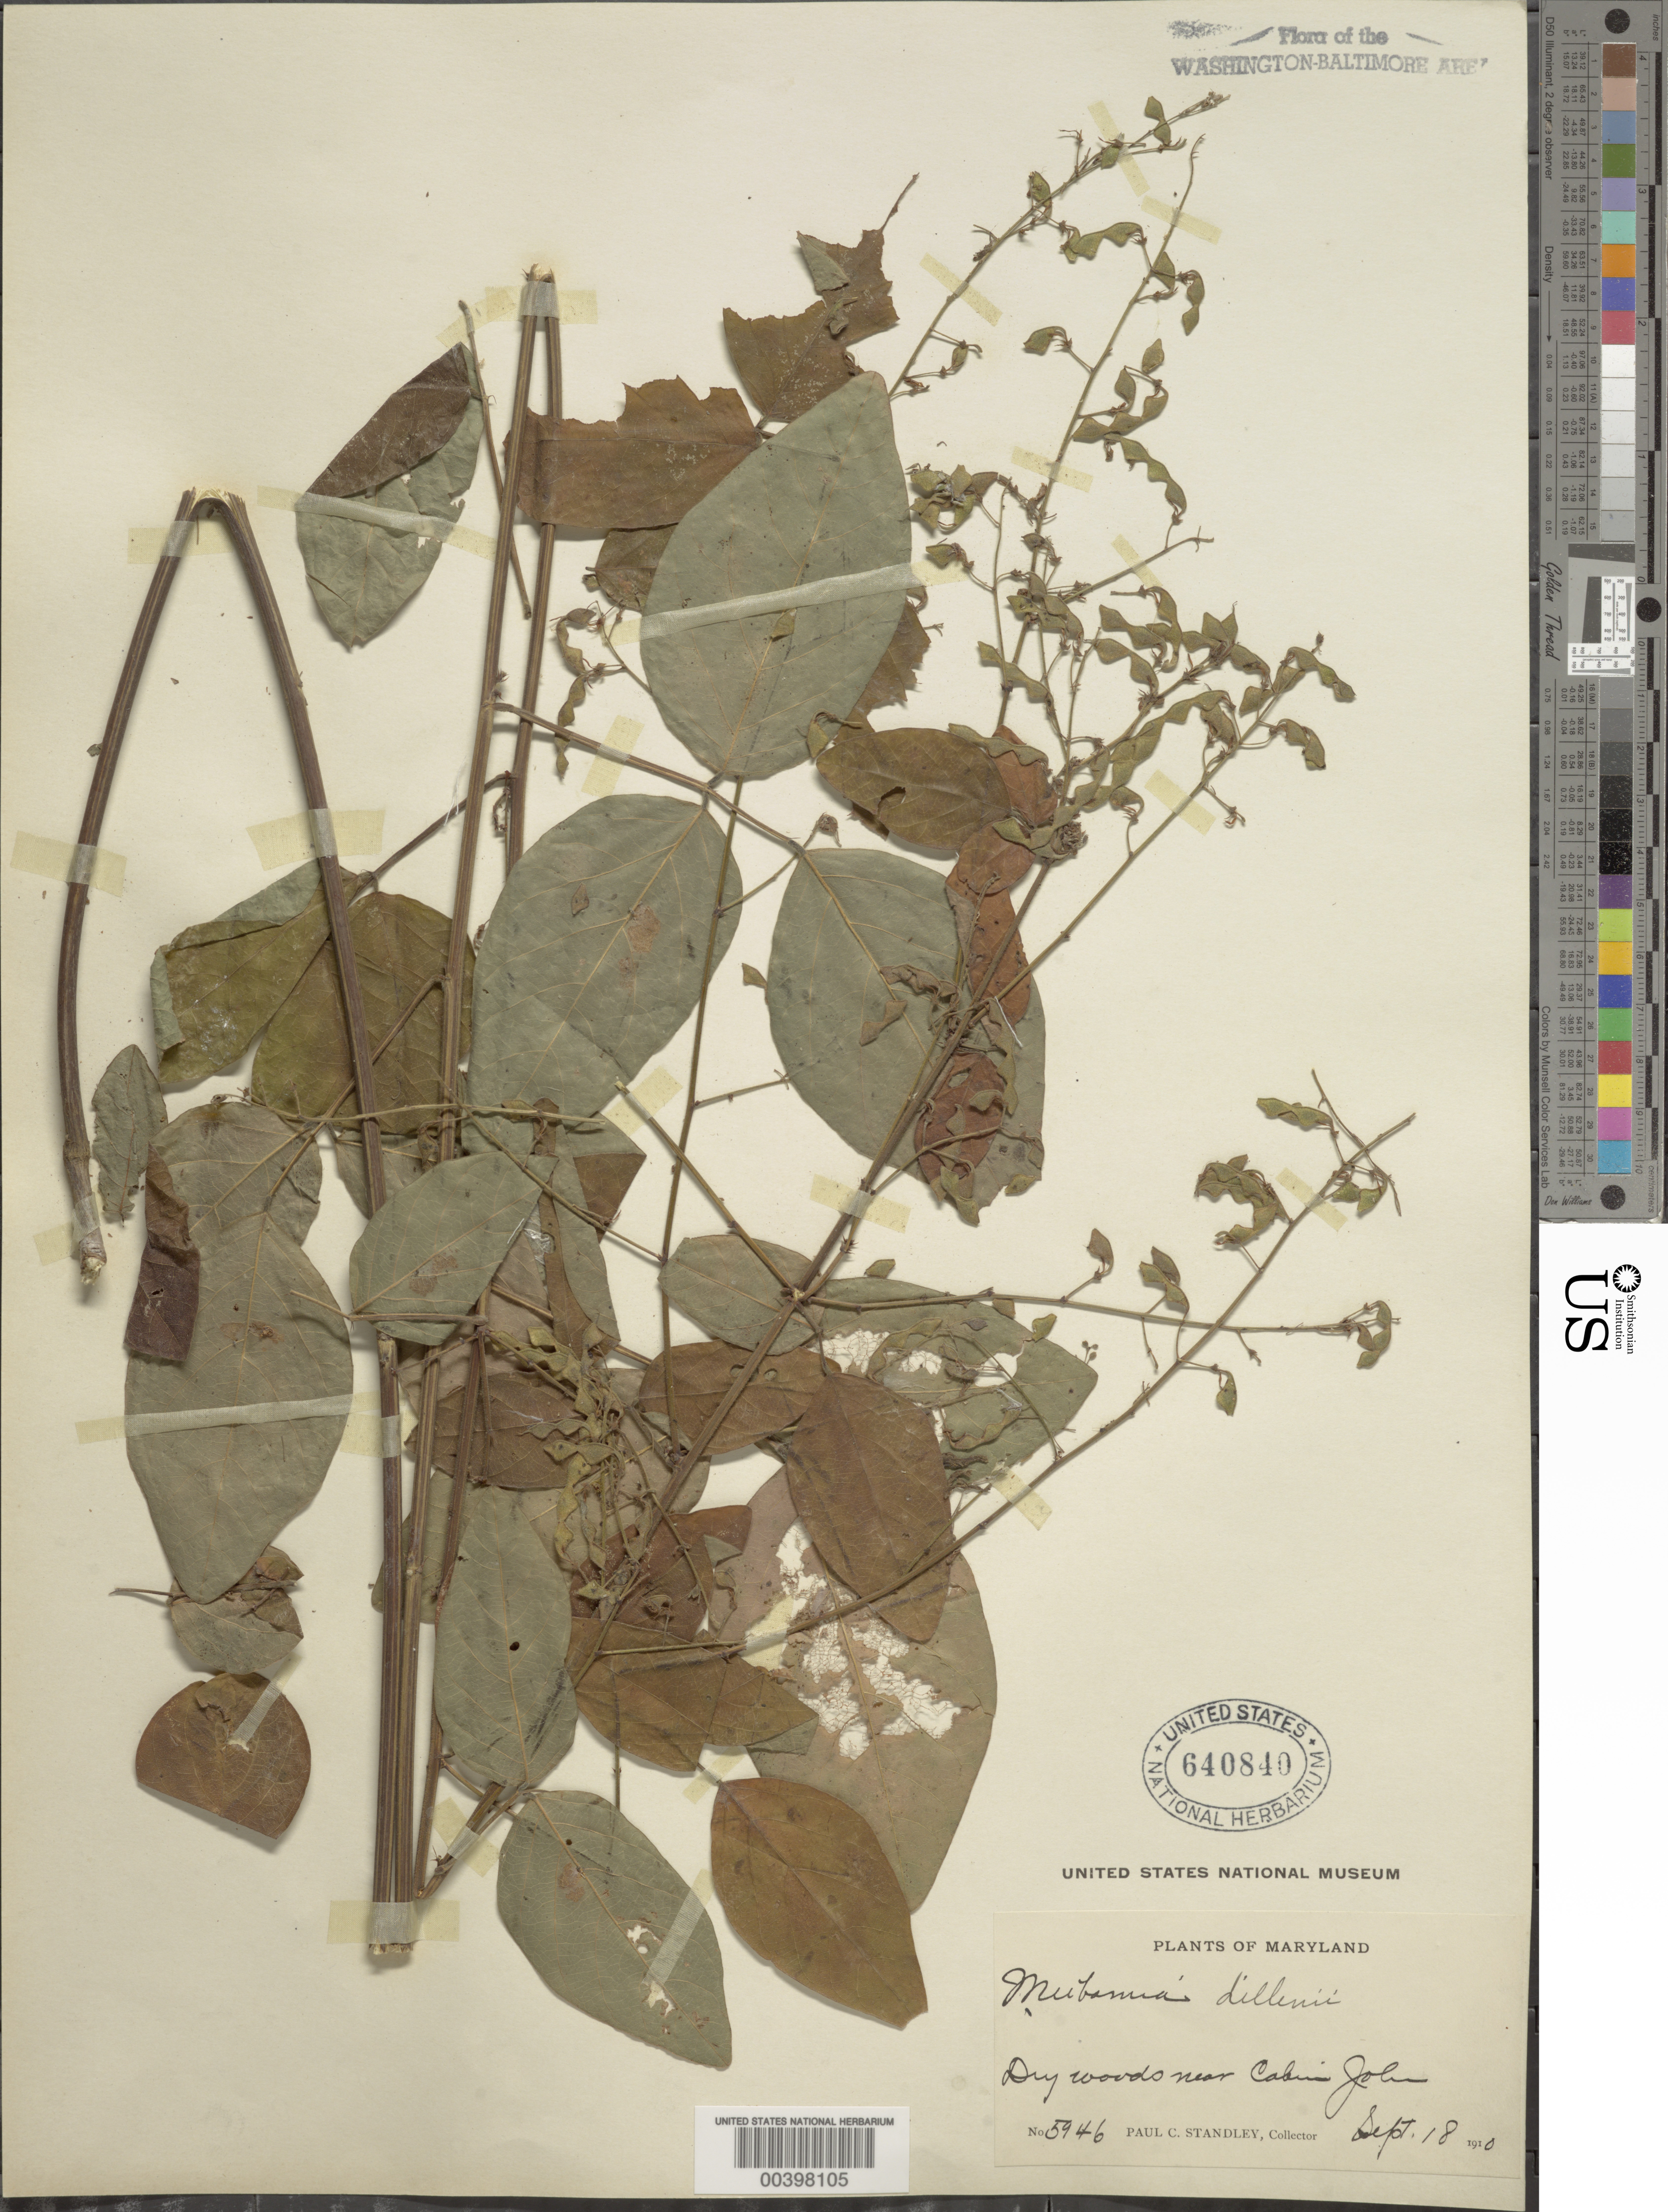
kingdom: Plantae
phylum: Tracheophyta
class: Magnoliopsida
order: Fabales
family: Fabaceae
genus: Desmodium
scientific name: Desmodium glabellum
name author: (Michx.) DC.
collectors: P. C. Standley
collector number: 5946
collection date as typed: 18 Sep 1910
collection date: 1910-09-18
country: United States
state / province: Maryland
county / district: Montgomery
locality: Cabin John C. & O. Canal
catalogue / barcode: US 640840